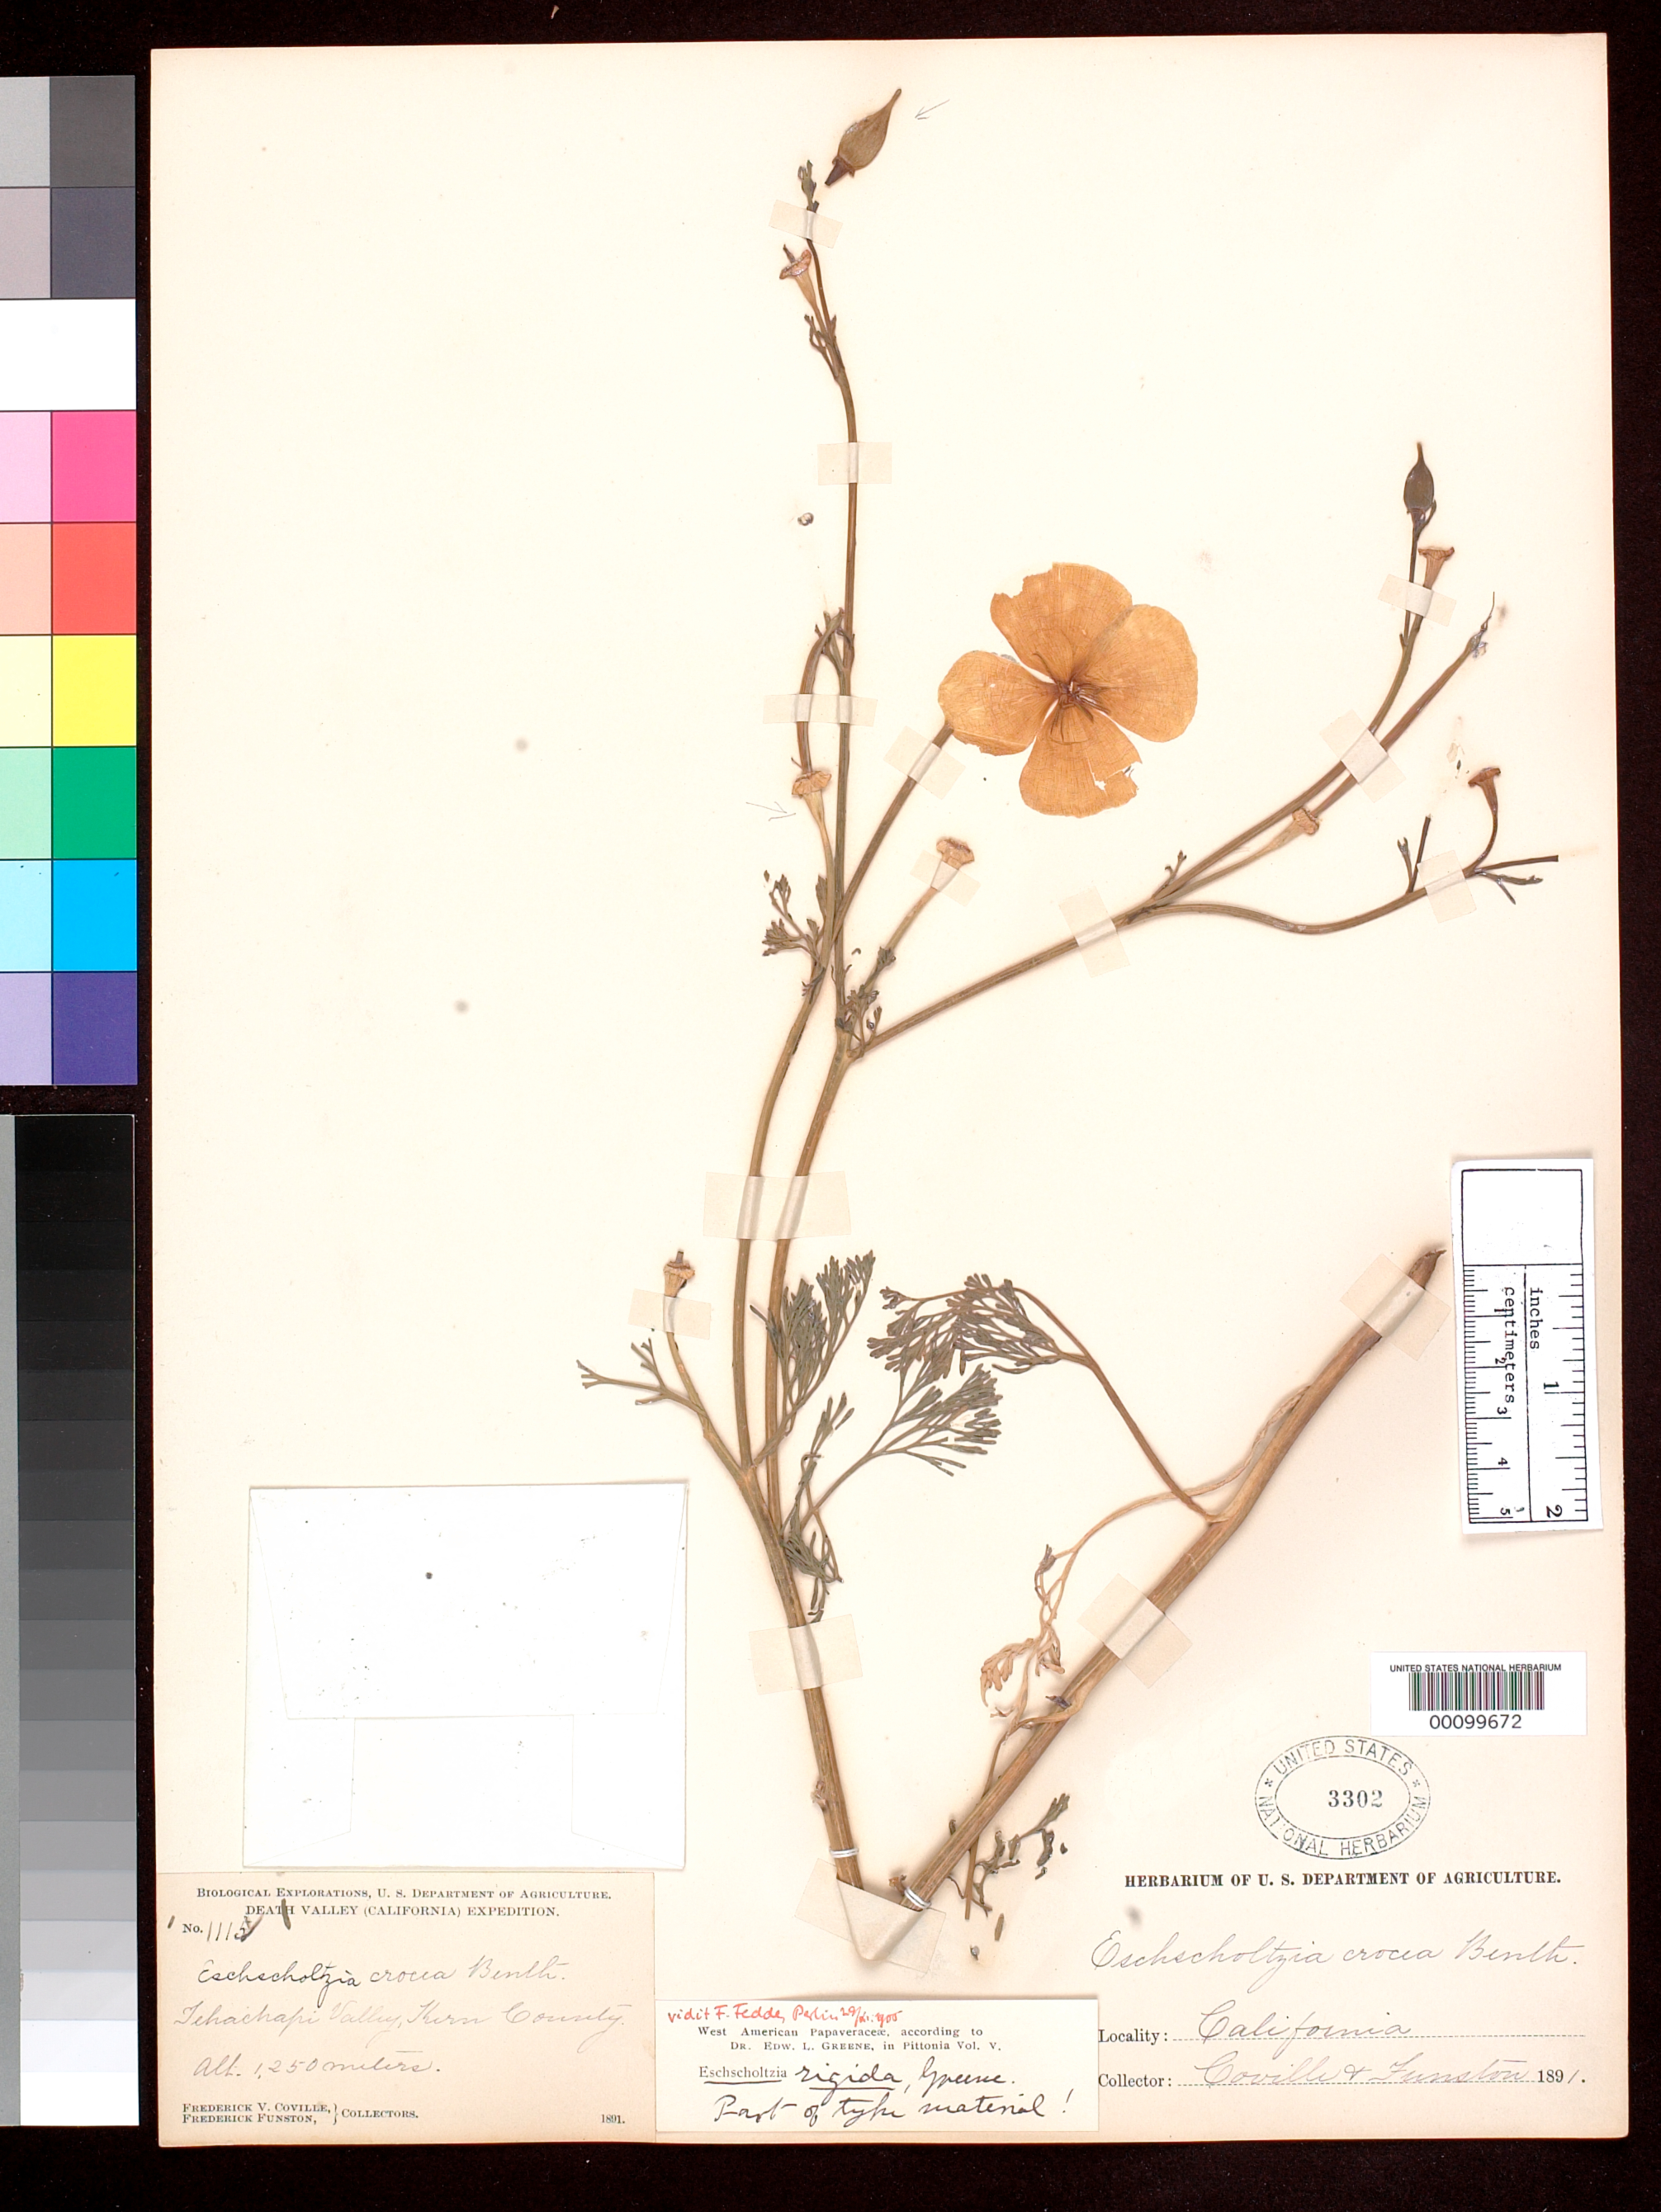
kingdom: Plantae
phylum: Tracheophyta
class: Magnoliopsida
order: Ranunculales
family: Papaveraceae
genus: Eschscholzia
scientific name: Eschscholzia rigida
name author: Greene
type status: Isotype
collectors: F. V. Coville & F. Funston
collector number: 1115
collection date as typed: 1891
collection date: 1891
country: United States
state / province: California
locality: Death Valley Expedition.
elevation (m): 1250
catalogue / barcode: US 3302